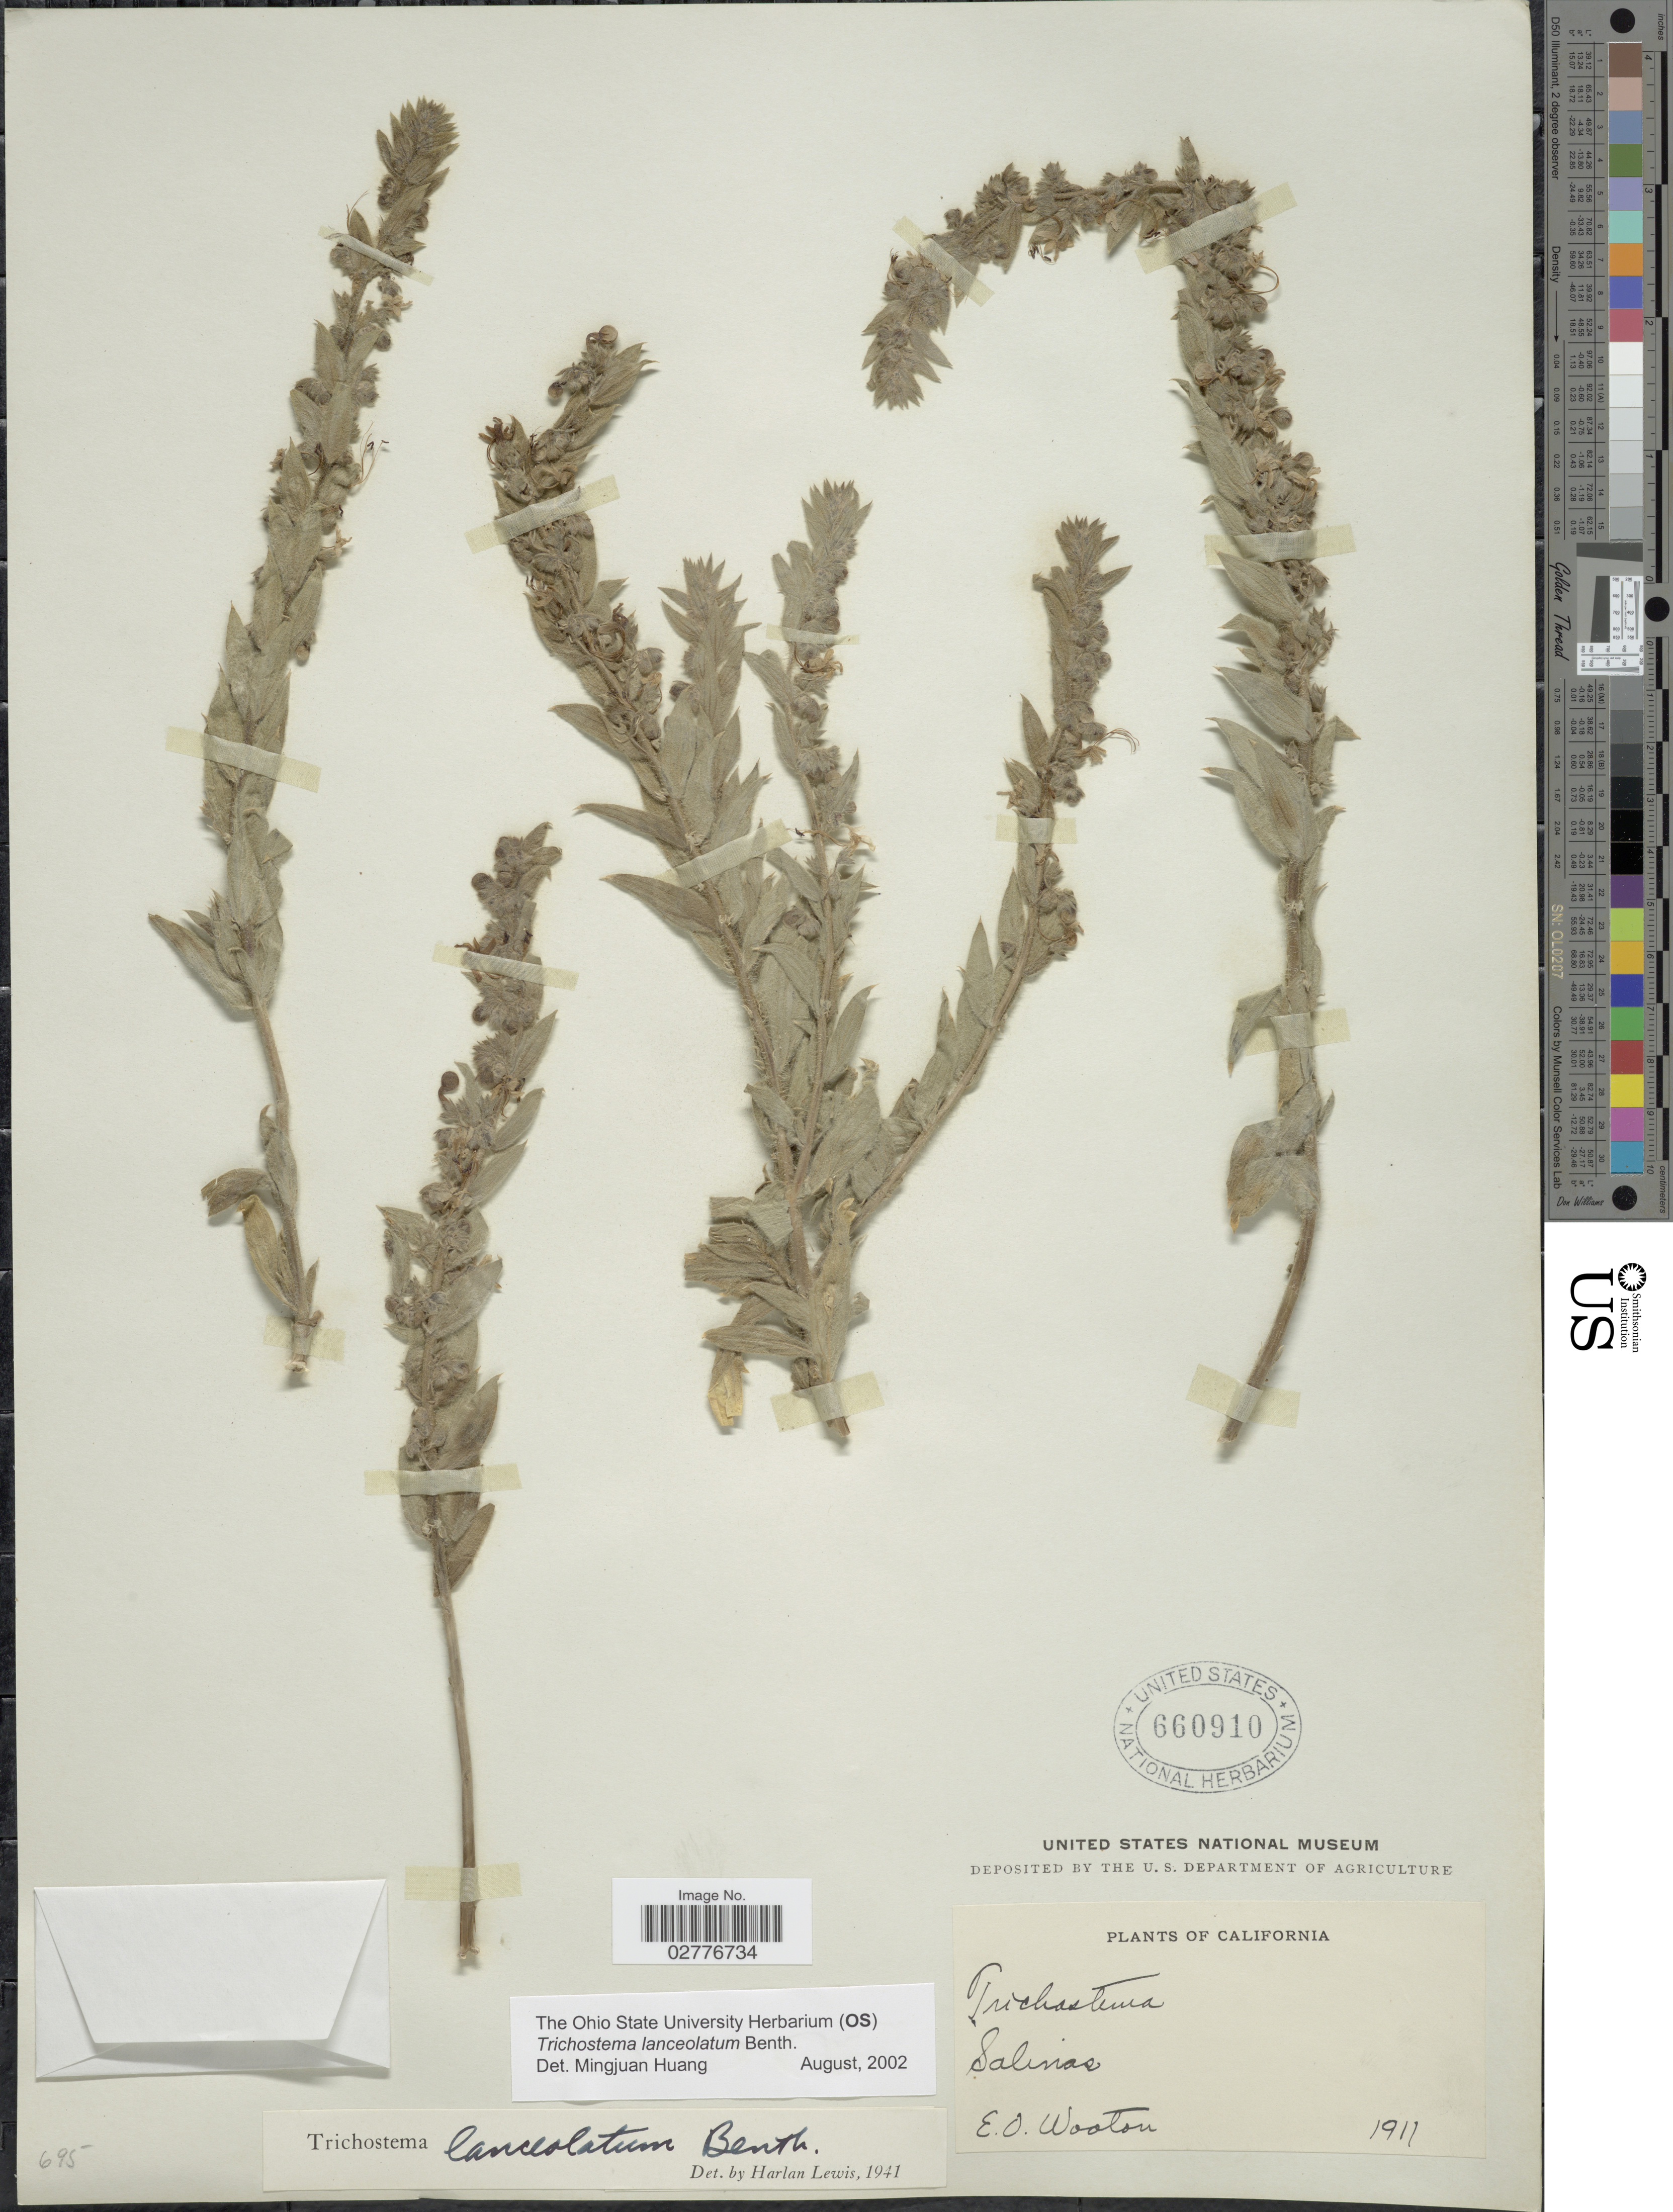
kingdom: Plantae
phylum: Tracheophyta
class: Magnoliopsida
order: Lamiales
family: Lamiaceae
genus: Trichostema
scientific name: Trichostema lanceolatum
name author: Benth.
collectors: E. O. Wooton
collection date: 1911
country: United States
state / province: California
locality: Salinas.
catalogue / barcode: US 660910